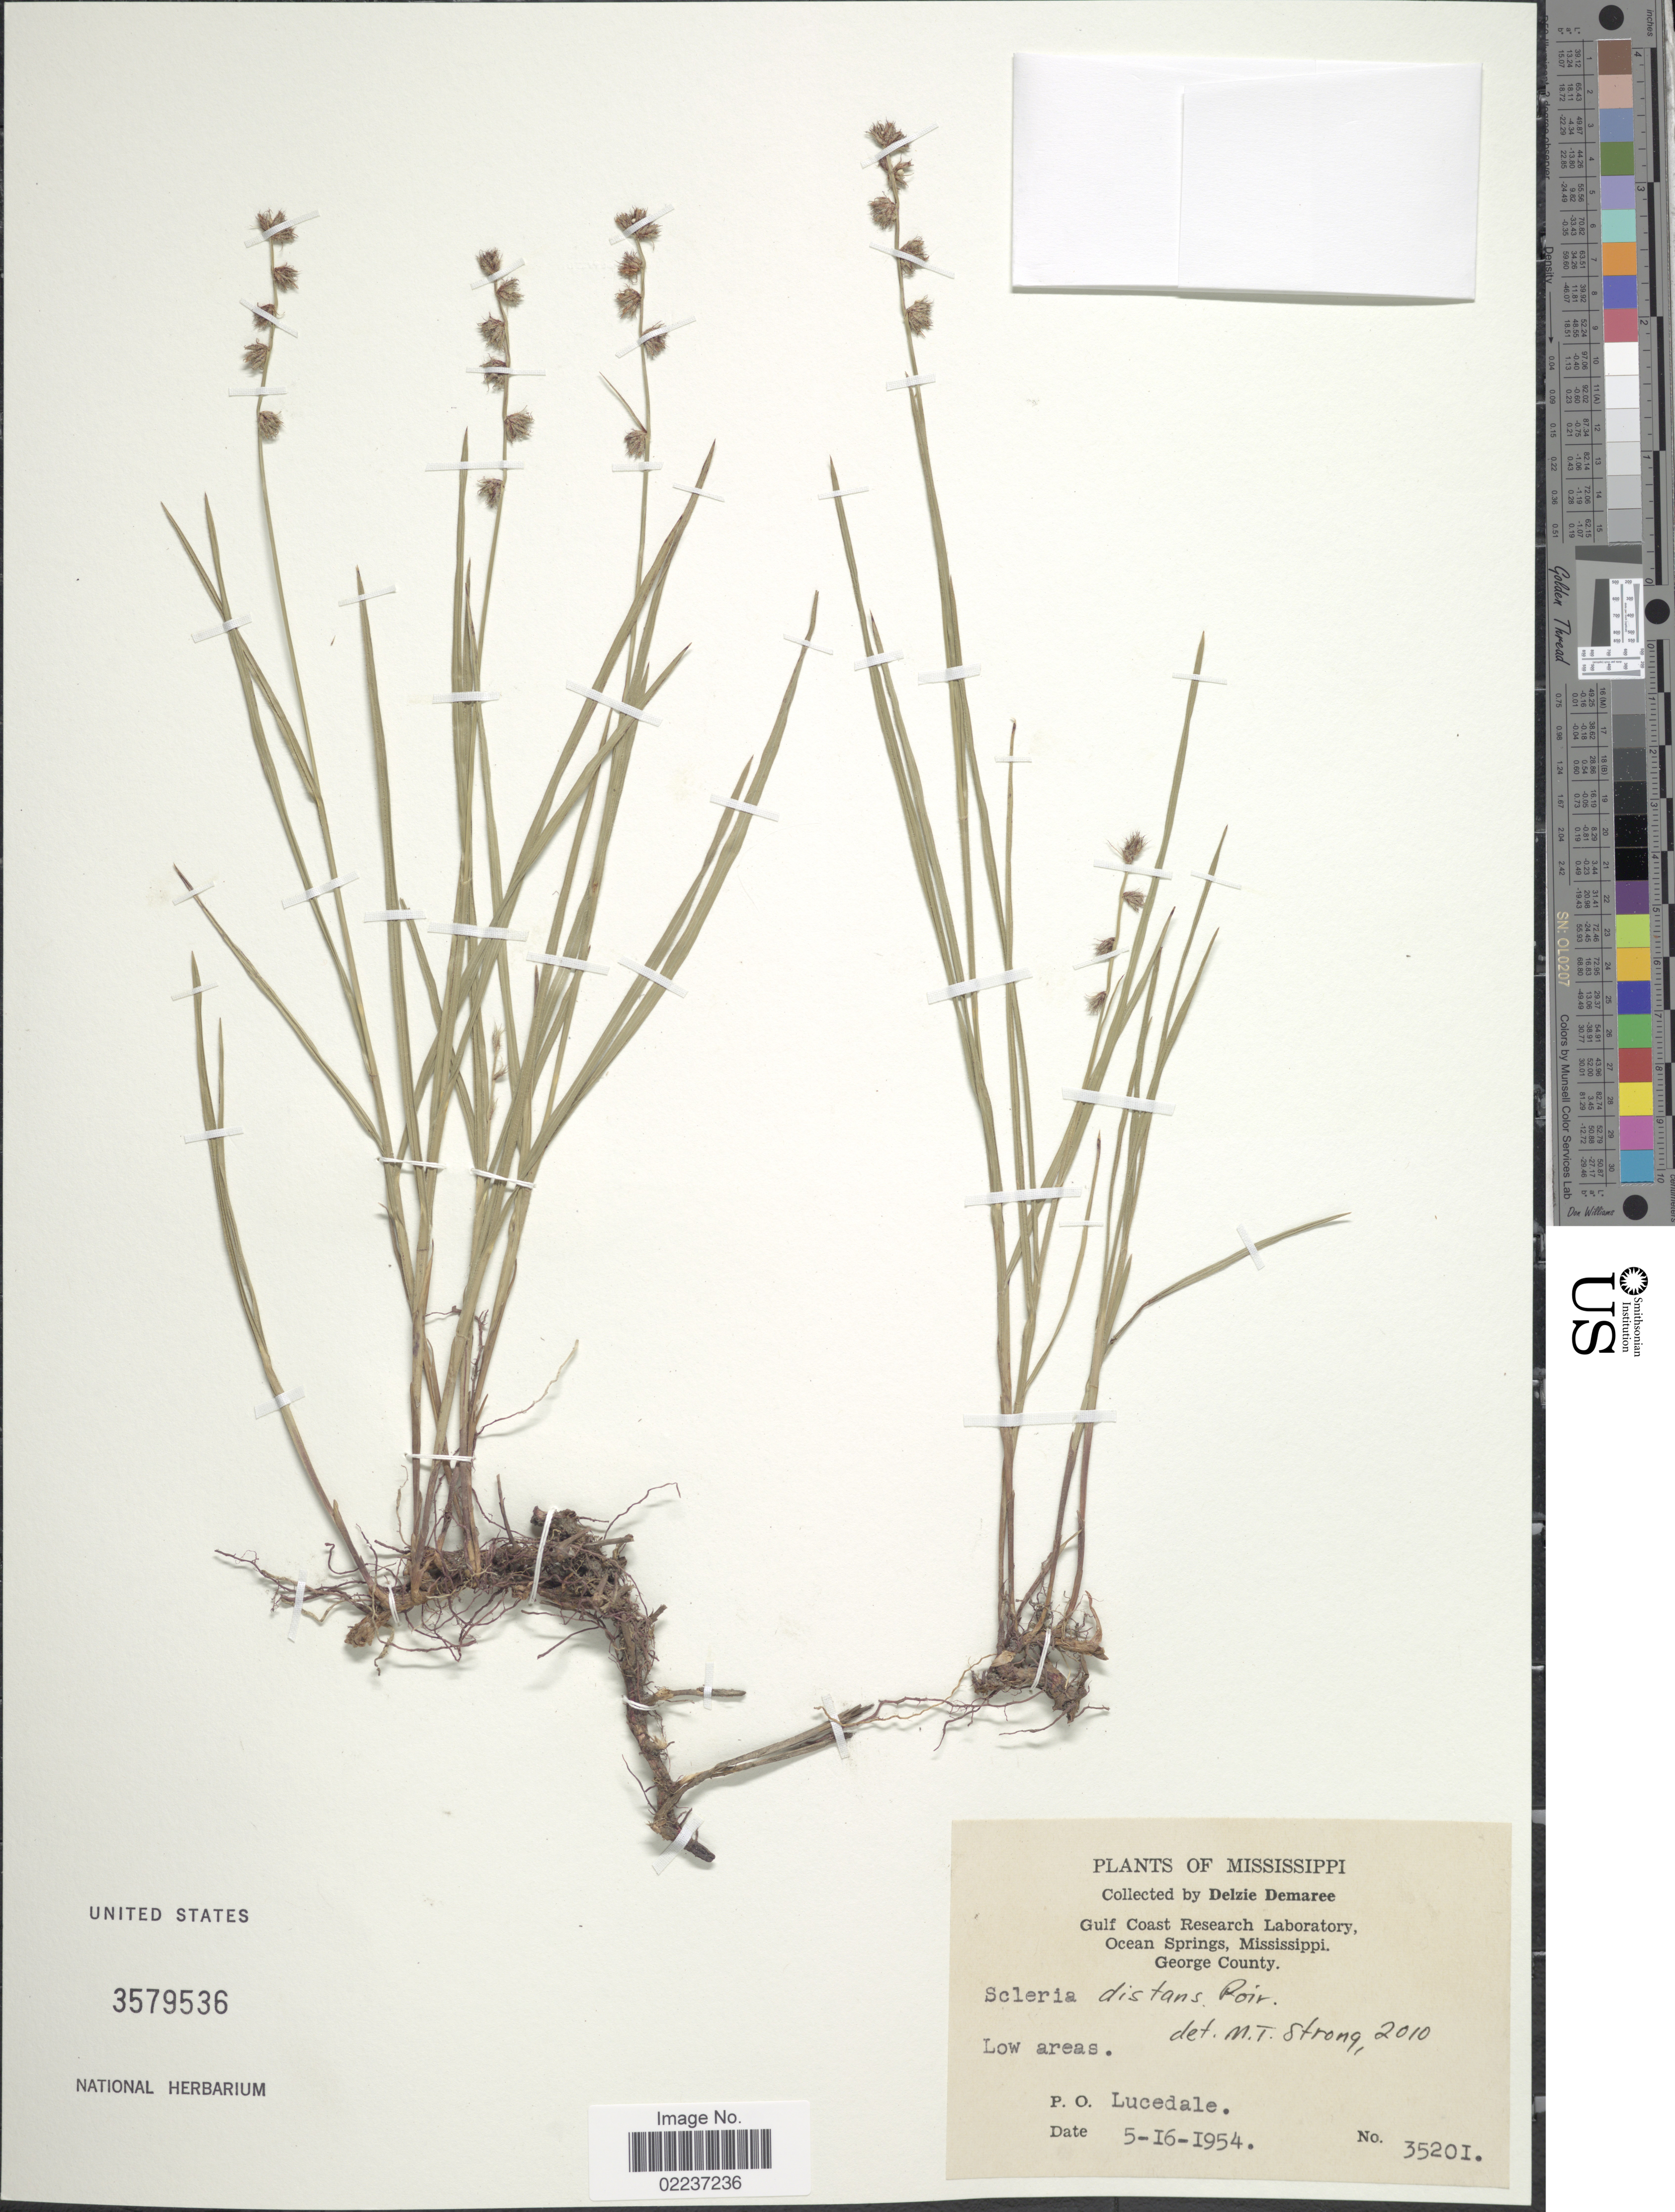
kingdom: Plantae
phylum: Tracheophyta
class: Liliopsida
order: Poales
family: Cyperaceae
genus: Scleria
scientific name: Scleria hirtella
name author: Sw.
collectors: D. Demaree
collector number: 35201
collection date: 1954-05-16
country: United States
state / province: Mississippi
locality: Gulf Coast Research Laboratory, Ocean Springs, George County, P.O. Lucedale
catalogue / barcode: US 3579536